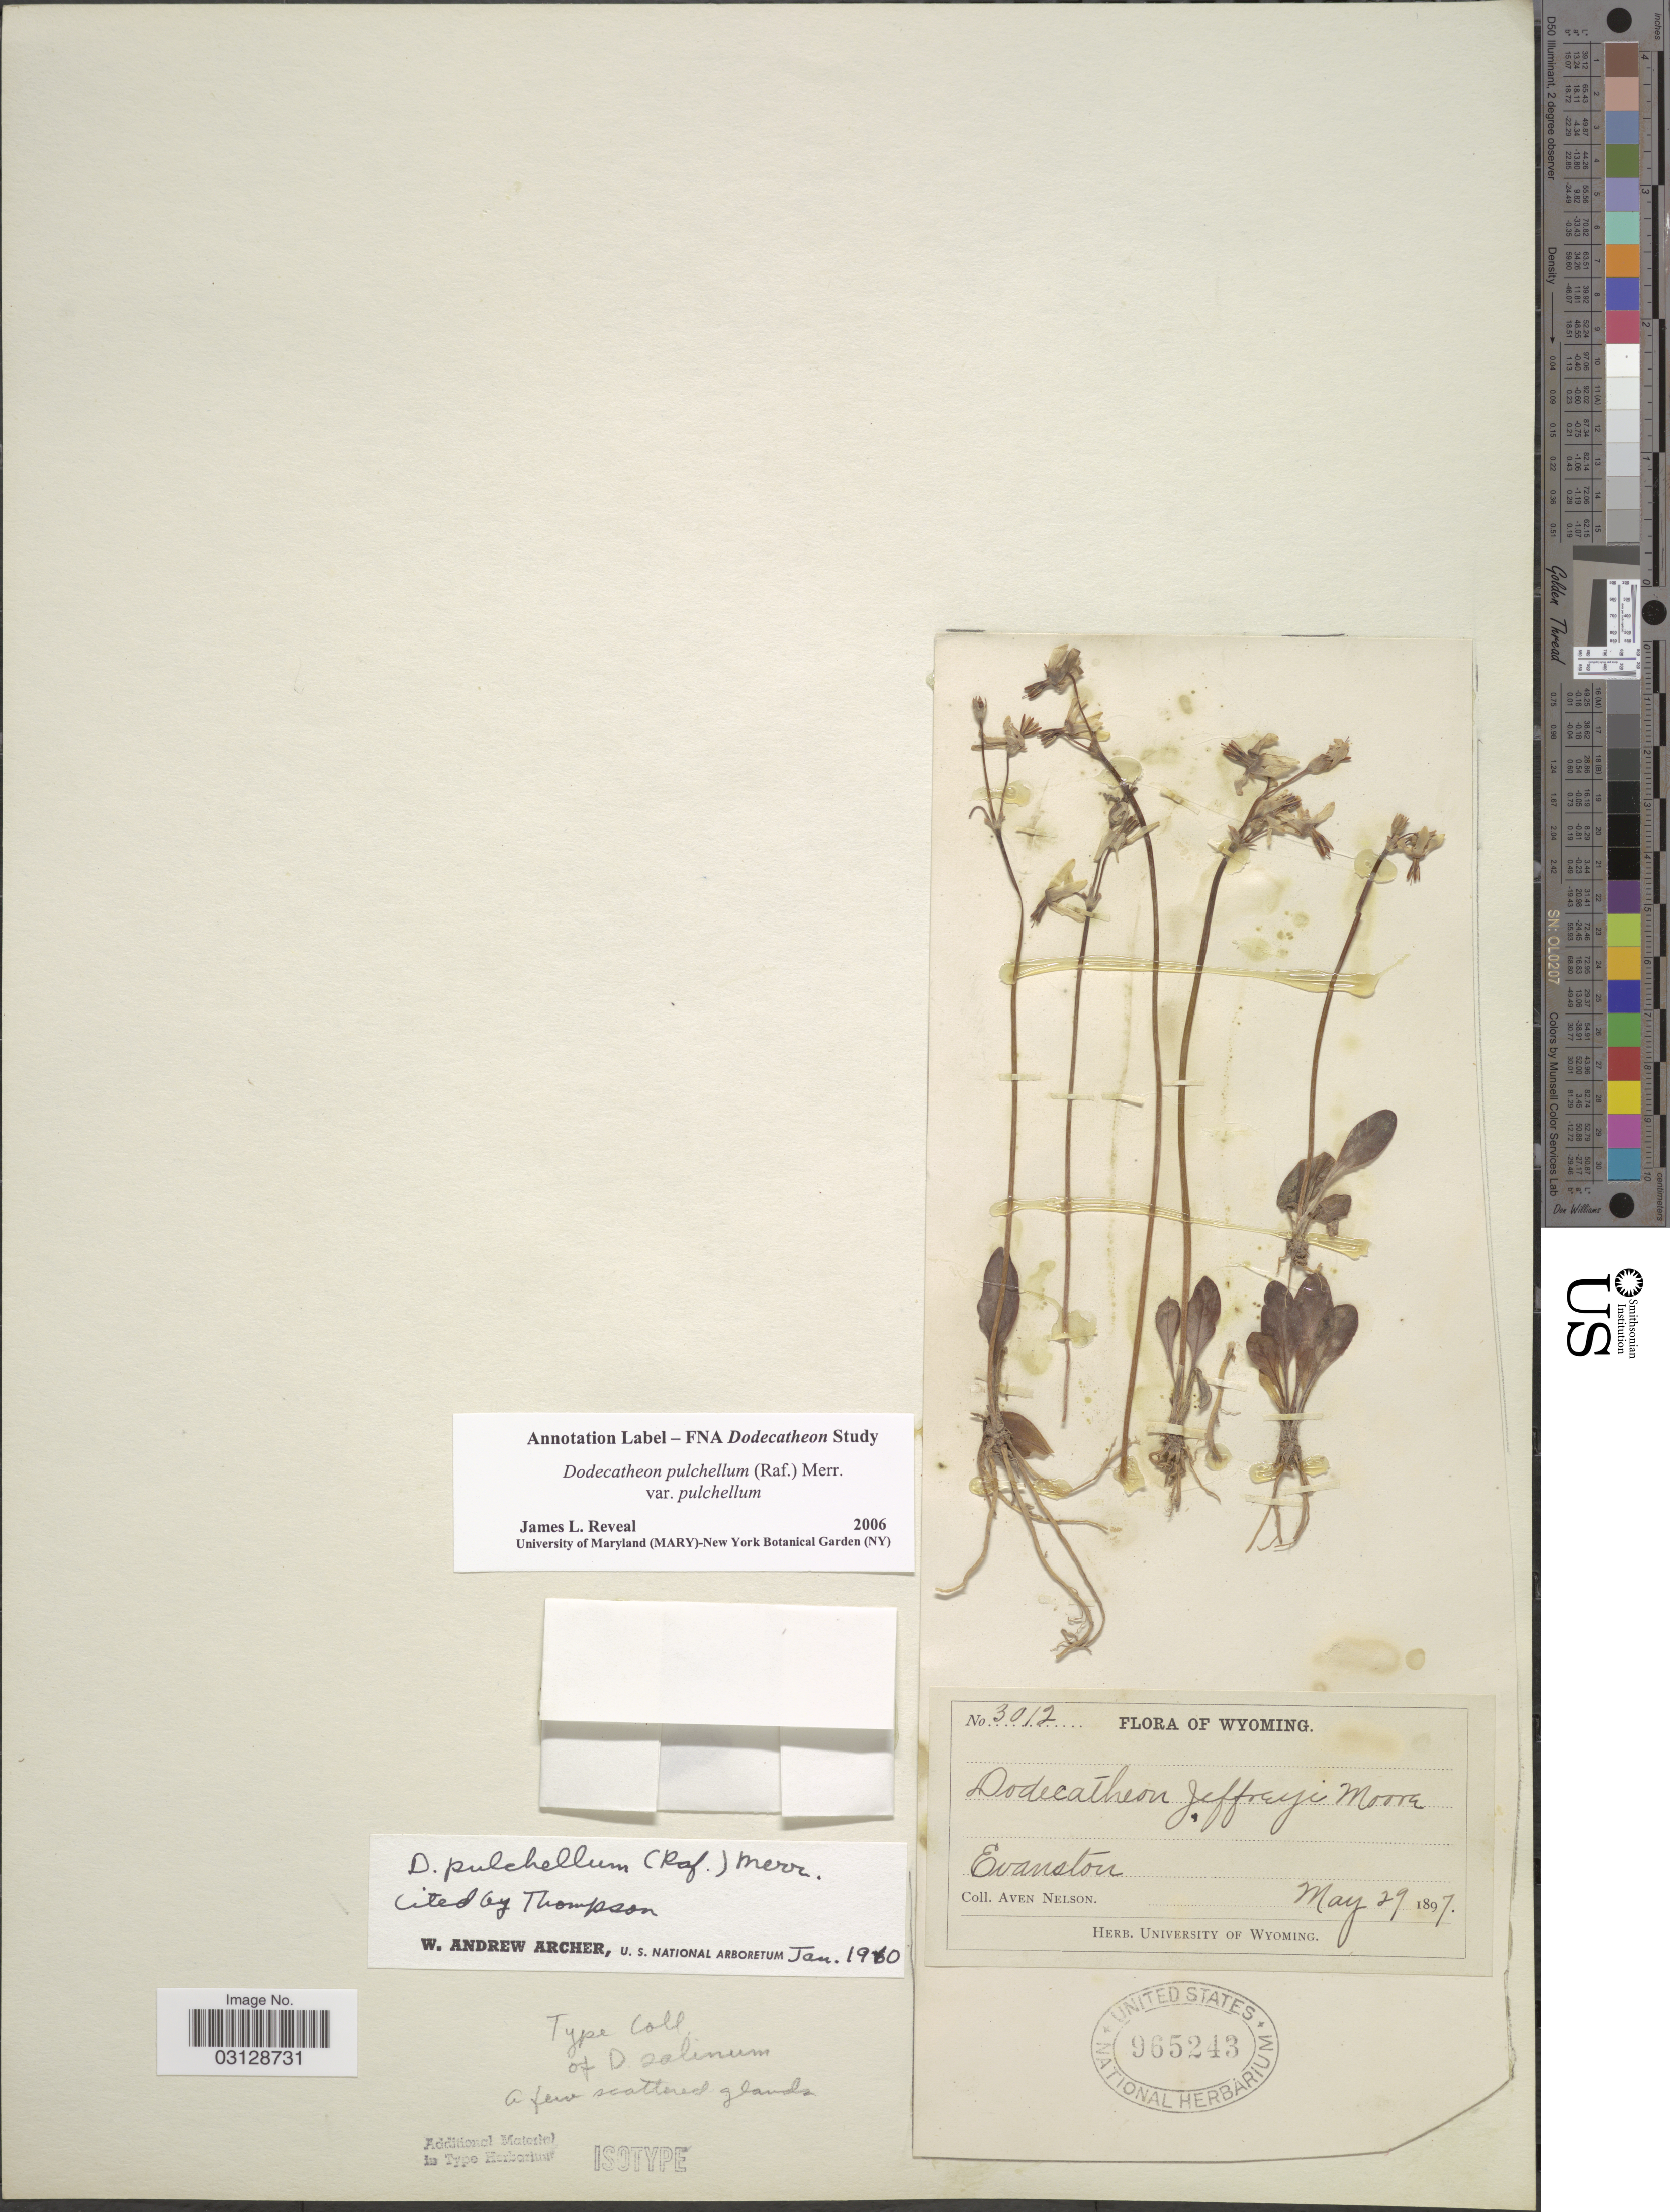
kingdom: Plantae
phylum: Tracheophyta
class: Magnoliopsida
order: Ericales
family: Primulaceae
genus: Dodecatheon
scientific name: Dodecatheon pulchellum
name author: (Raf.) Merr.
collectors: A. Nelson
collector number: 3012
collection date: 1897-05-29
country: United States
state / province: Wyoming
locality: Evanston.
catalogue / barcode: US 965243